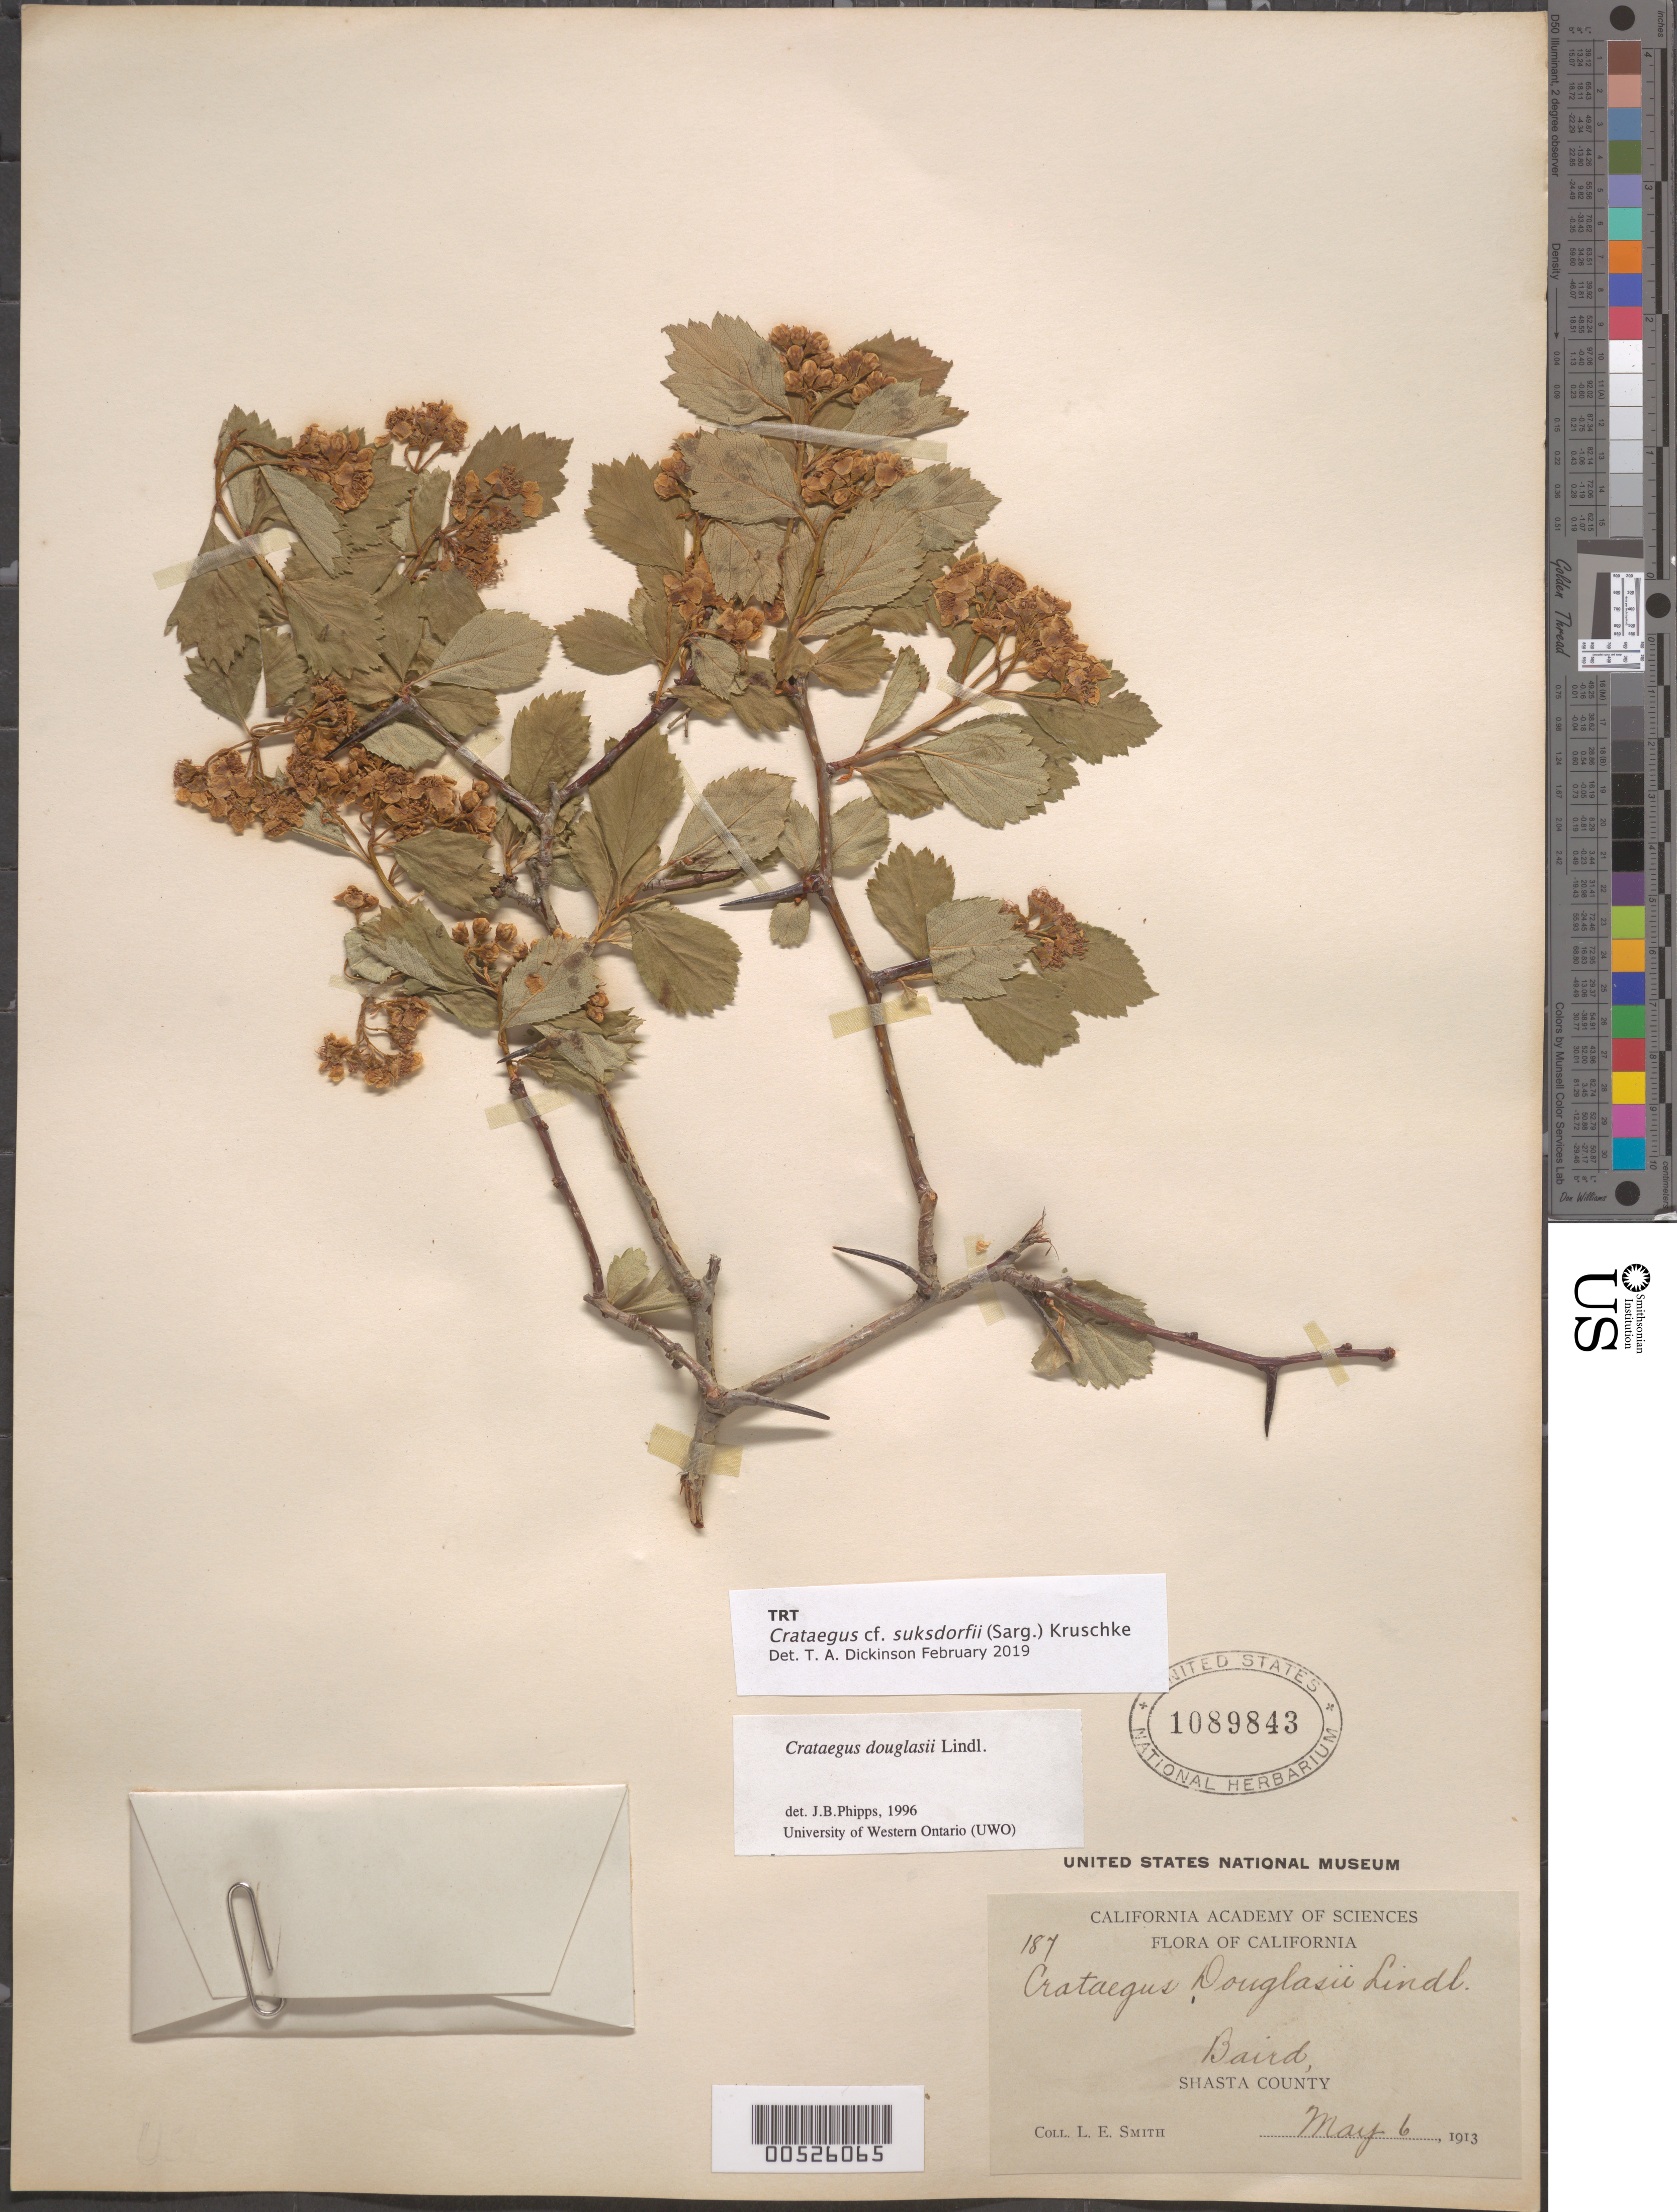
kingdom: Plantae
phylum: Tracheophyta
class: Magnoliopsida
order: Rosales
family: Rosaceae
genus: Crataegus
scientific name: Crataegus suksdorfii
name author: (Sarg.) Kruschke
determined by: Dickinson, Timothy A., Assistant Curator (TRT), University of Toronto (CANADA)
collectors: L. E. Smith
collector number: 187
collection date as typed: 06 May 1913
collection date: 1913-05-06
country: United States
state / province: California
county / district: Shasta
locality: Baird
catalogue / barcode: US 1089843